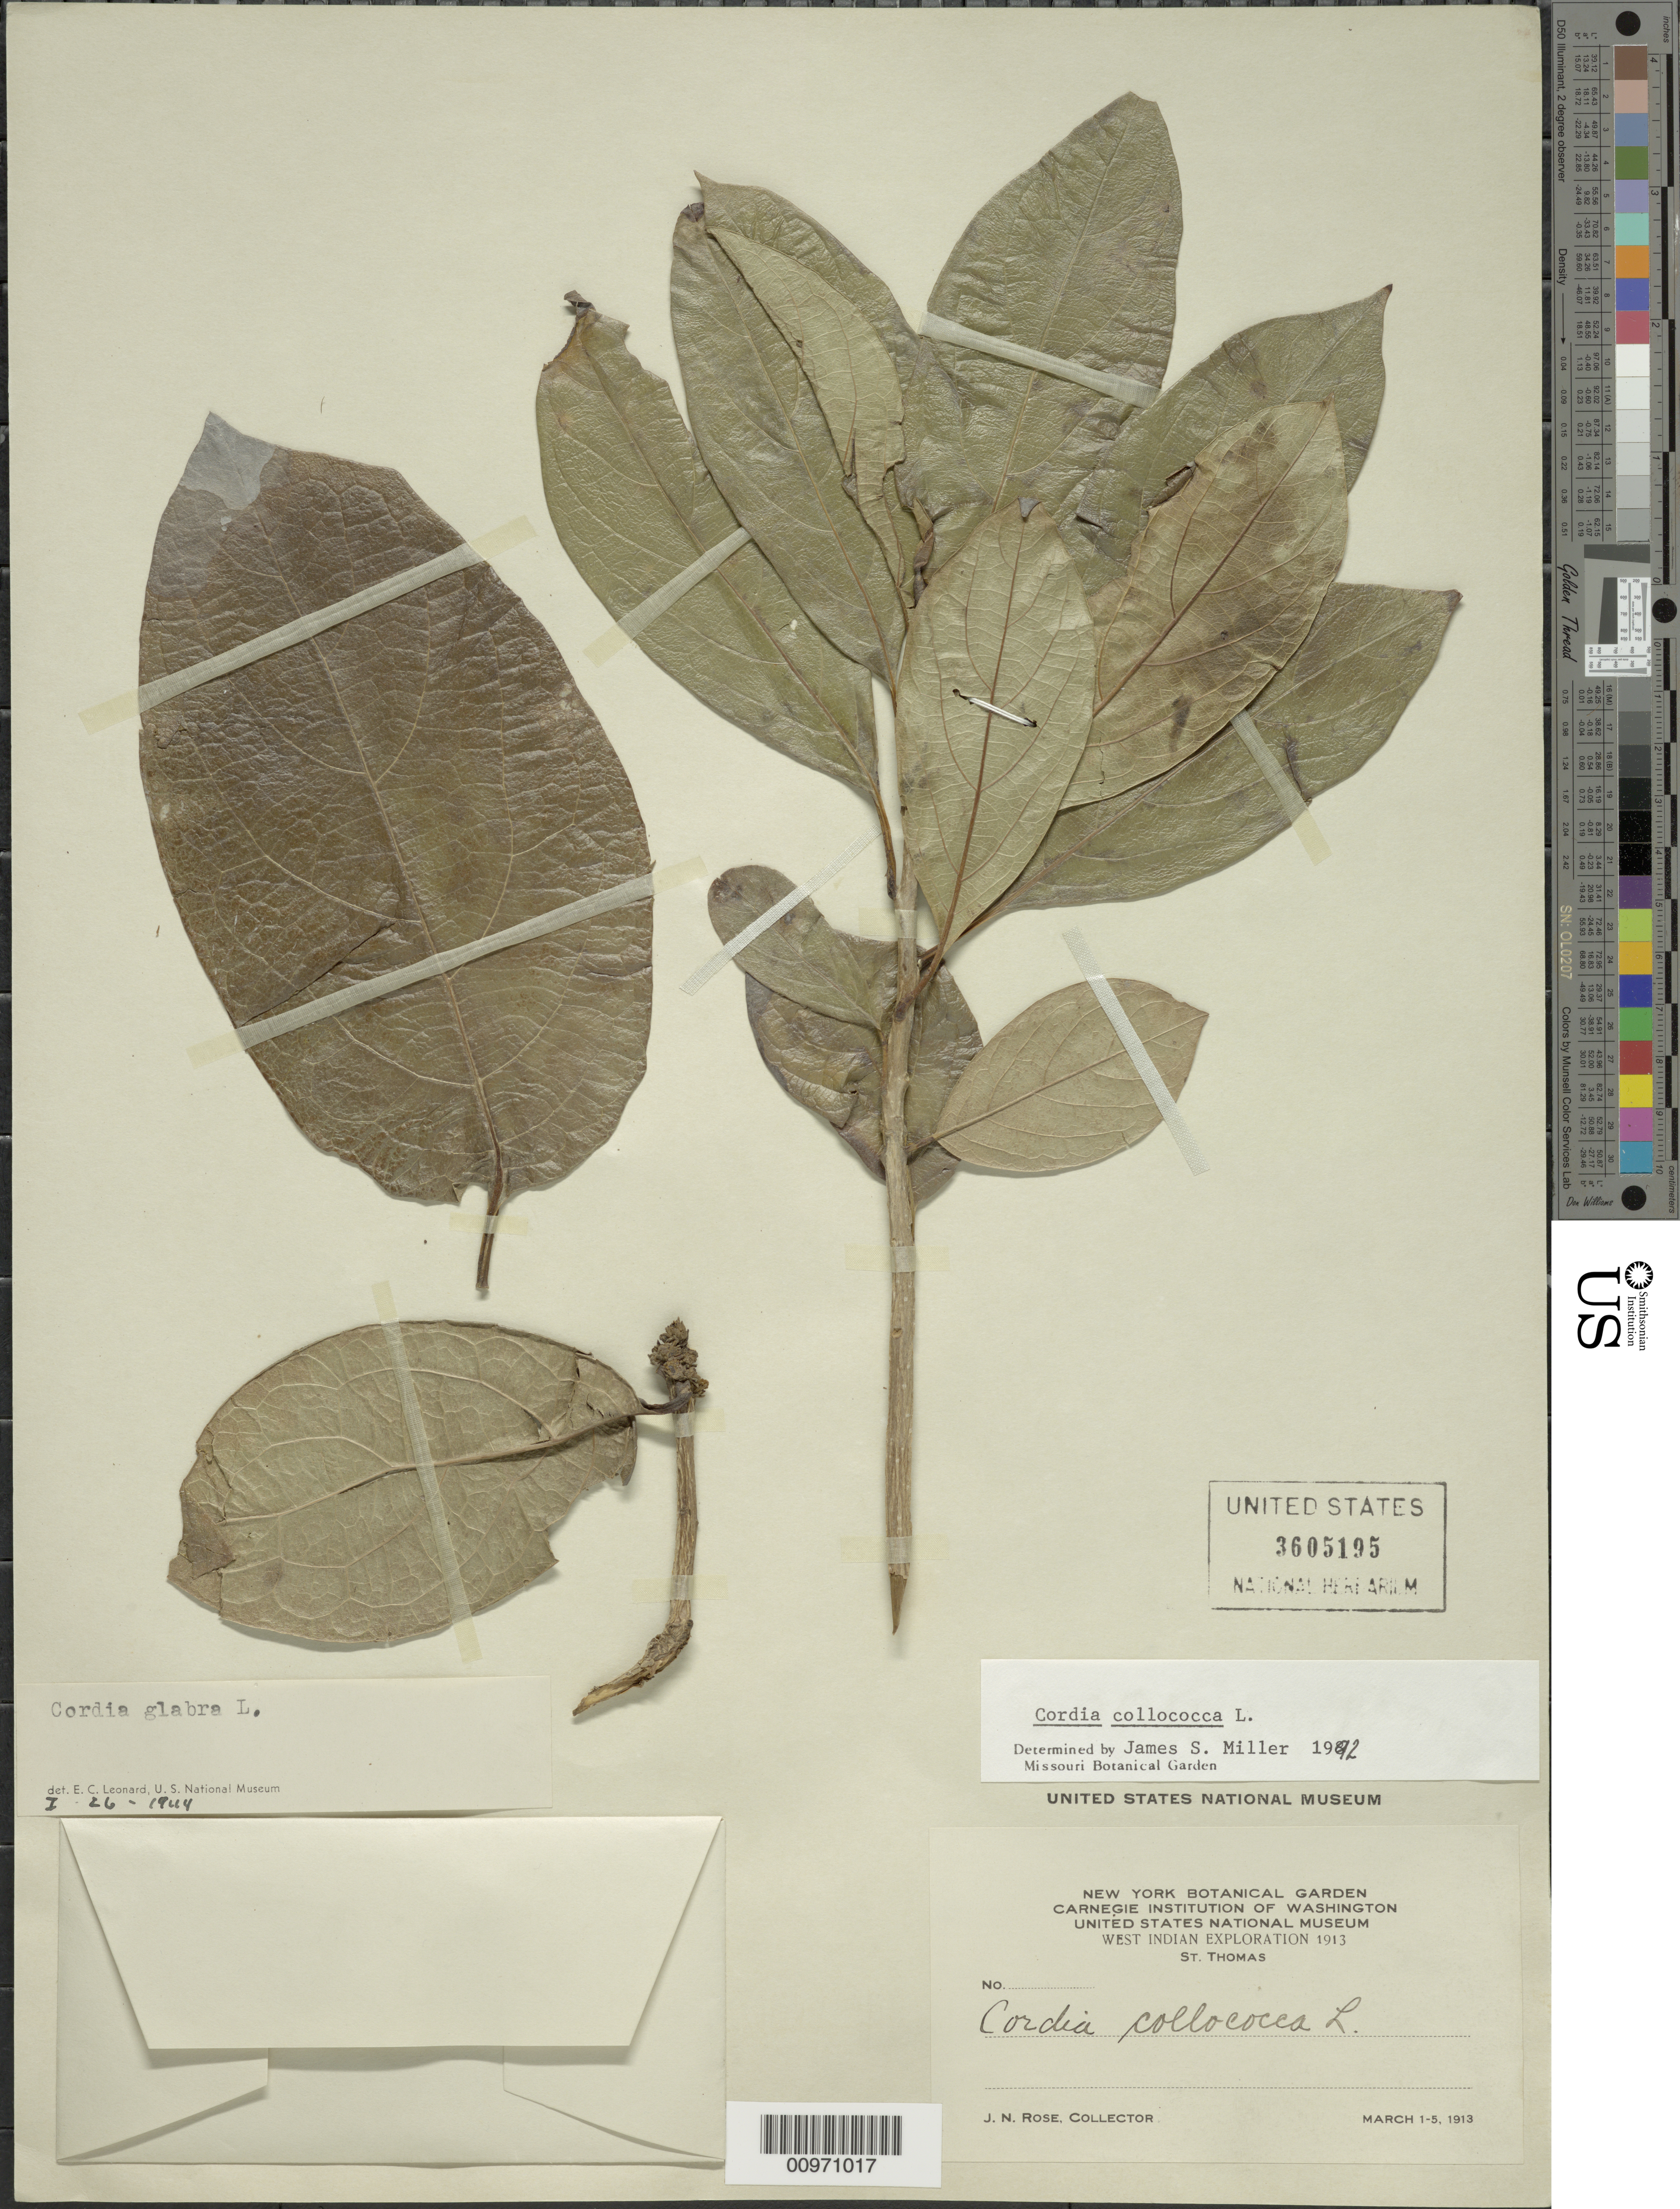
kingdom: Plantae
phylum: Tracheophyta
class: Magnoliopsida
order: Boraginales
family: Cordiaceae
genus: Cordia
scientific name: Cordia collococca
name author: L.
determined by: Miller, James S., (MO), Missouri Botanical Garden (UNITED STATES)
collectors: J. N. Rose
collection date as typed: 01 Mar 1913 to 05 Mar 1913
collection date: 1913-03-01/1913-03-05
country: U.S. Virgin Islands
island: St. Thomas I.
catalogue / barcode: US 3605195